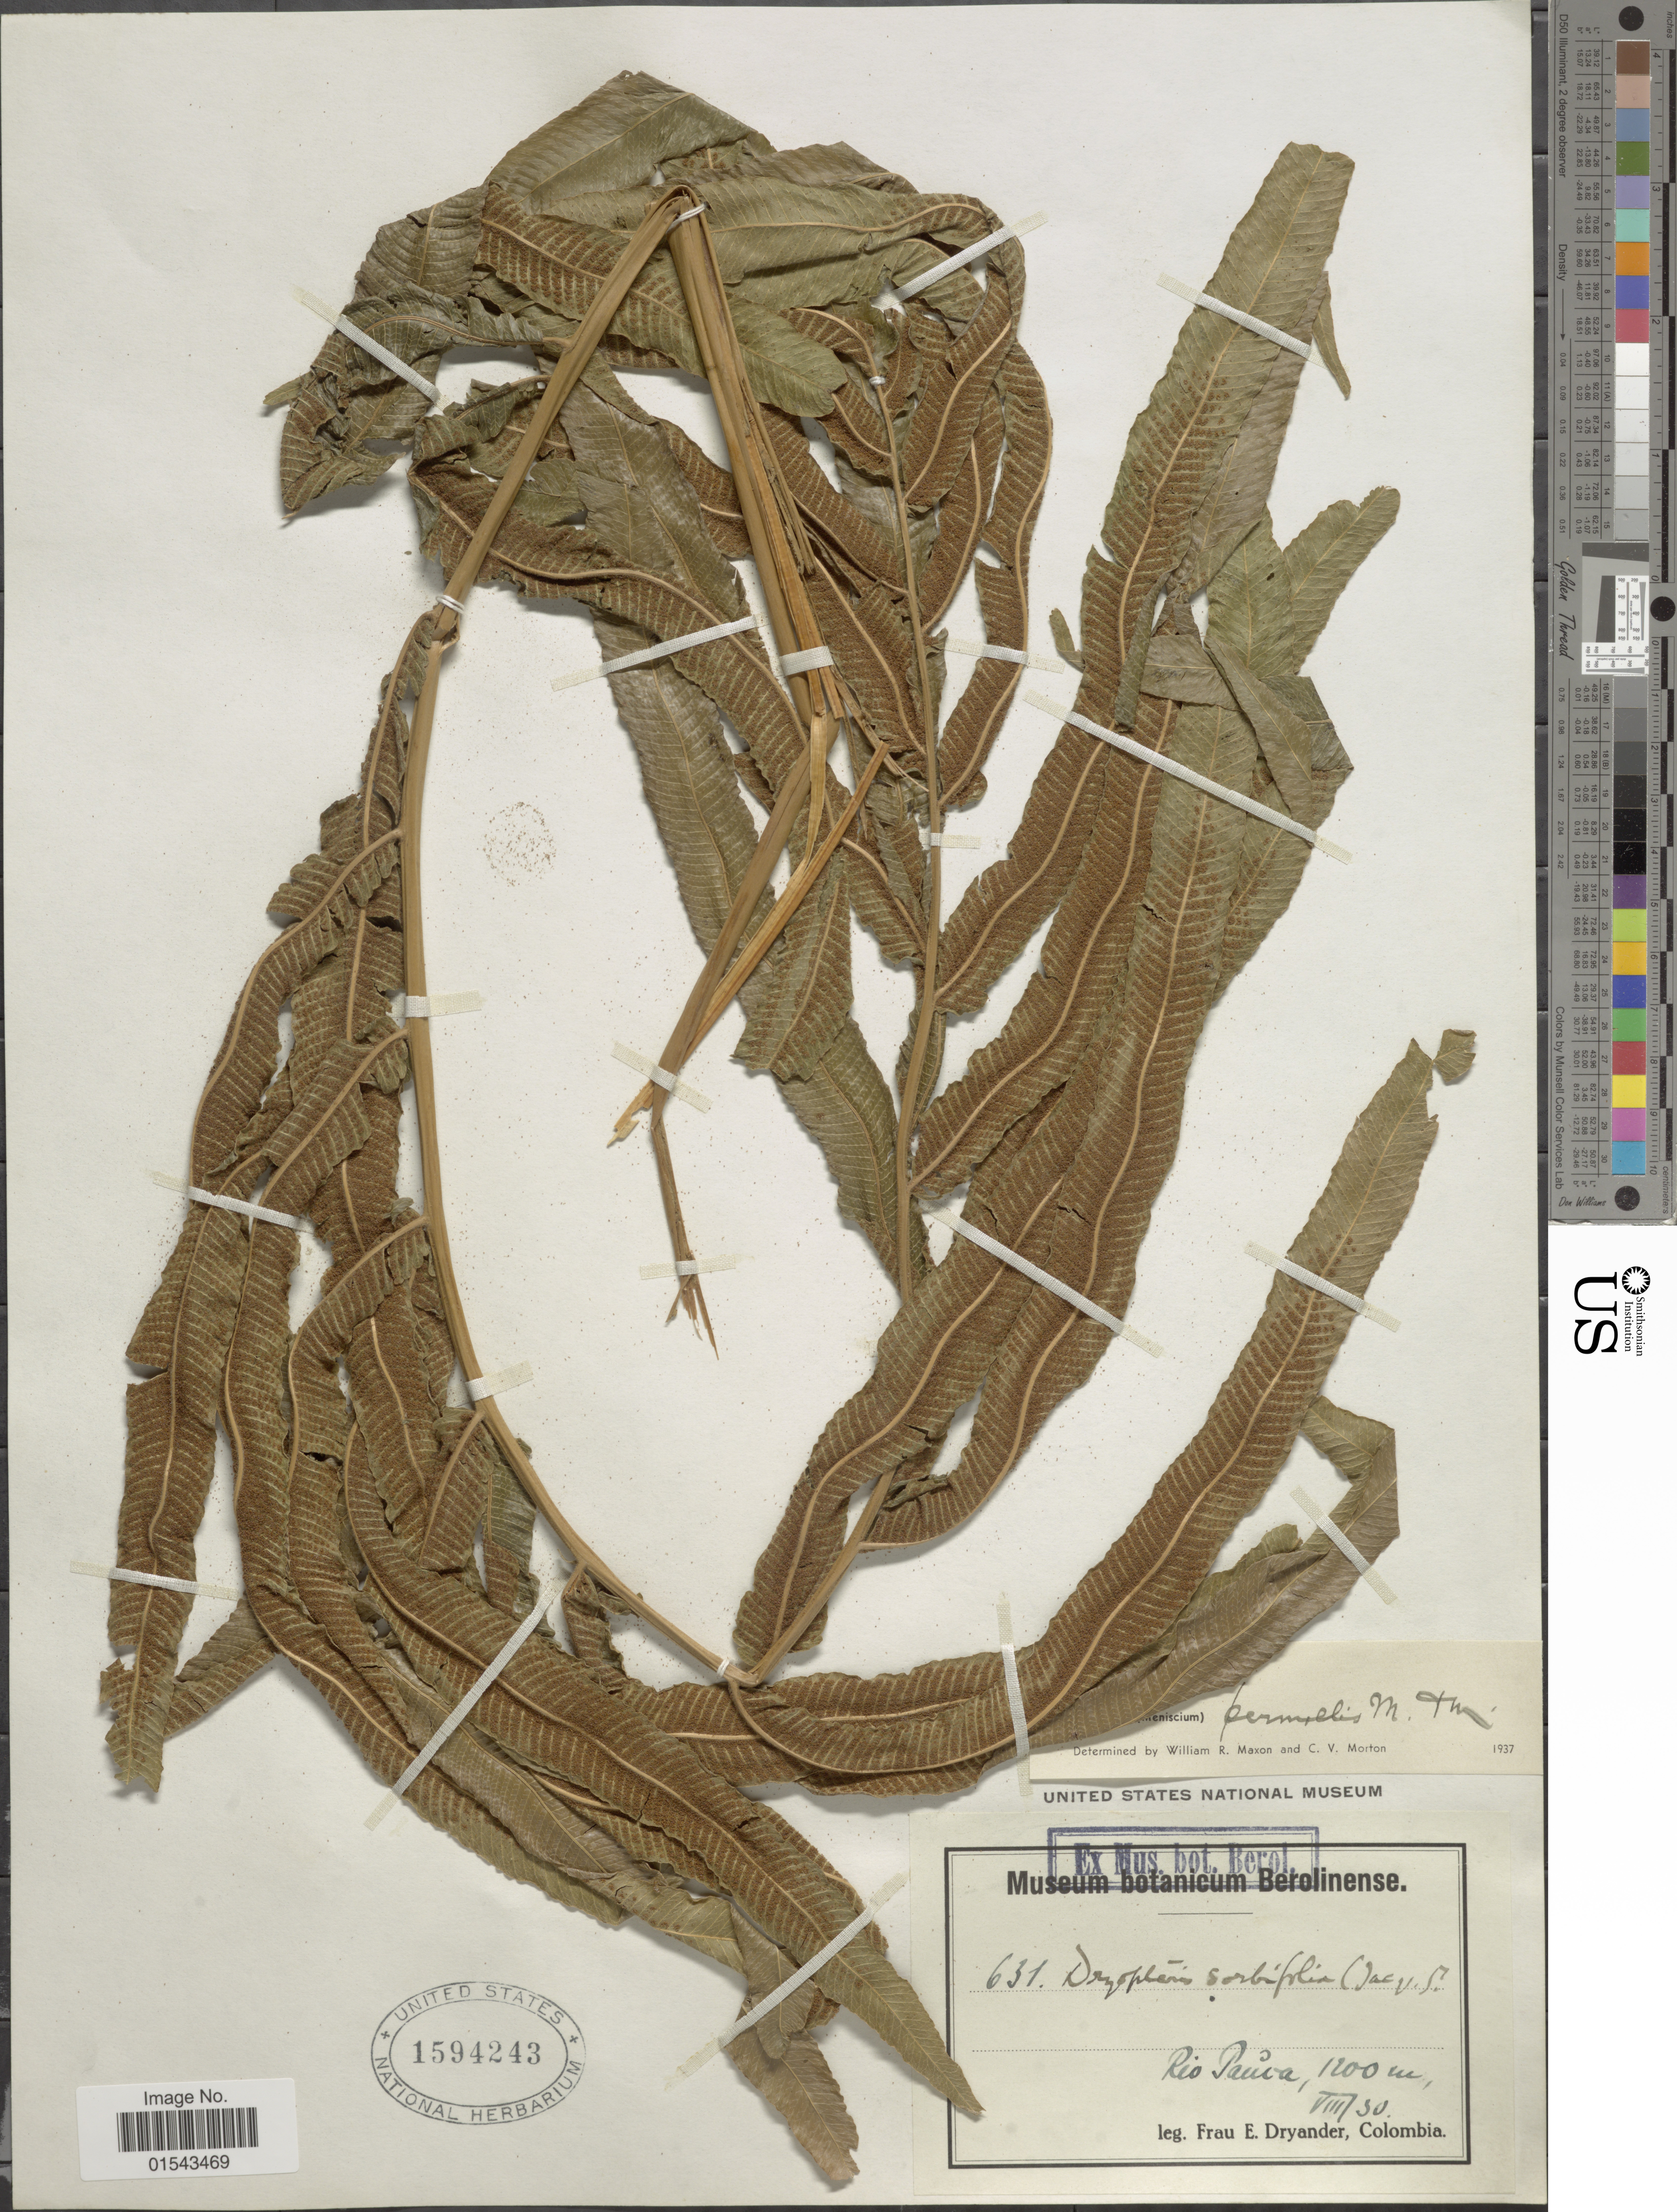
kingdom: Plantae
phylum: Tracheophyta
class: Polypodiopsida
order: Polypodiales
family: Thelypteridaceae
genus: Meniscium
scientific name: Meniscium arborescens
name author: Humb. & Bonpl. ex Willd.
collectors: F. Dryander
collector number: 631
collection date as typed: Transcribed d/m/y: /8/30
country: Colombia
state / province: Cauca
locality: Rio Cauca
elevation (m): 1200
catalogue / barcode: US 1594243